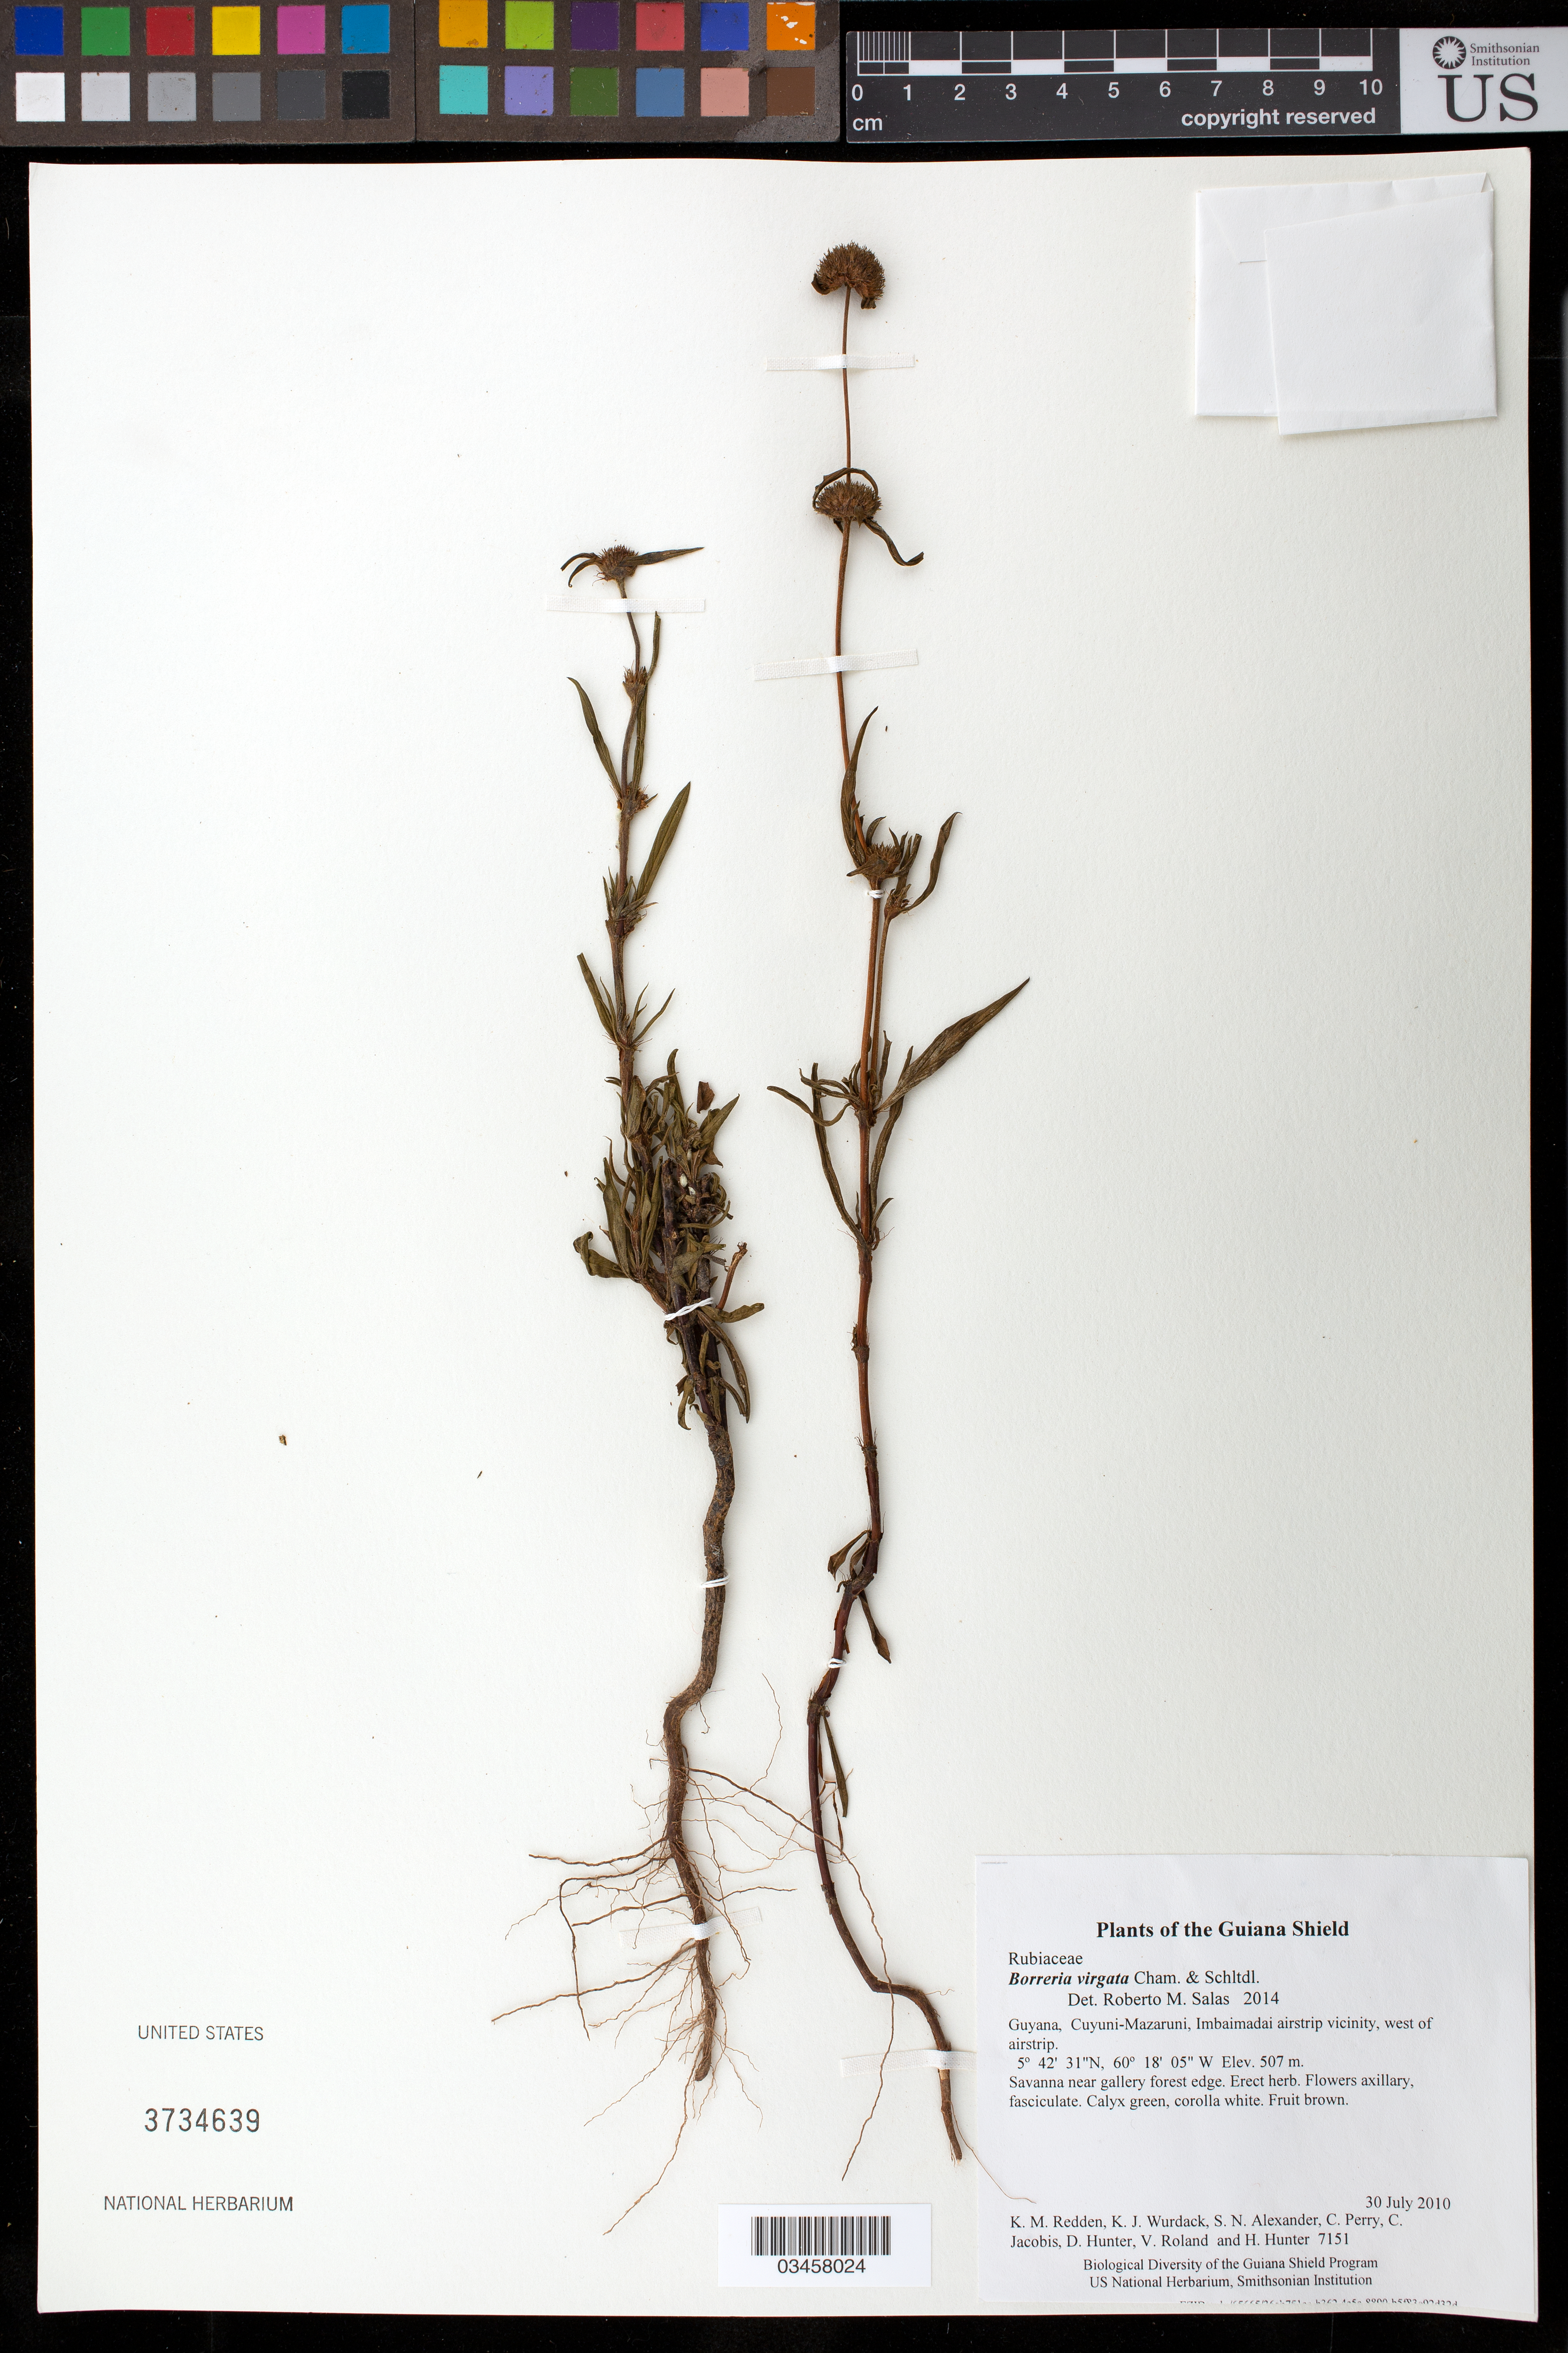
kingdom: Plantae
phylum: Tracheophyta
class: Magnoliopsida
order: Gentianales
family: Rubiaceae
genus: Borreria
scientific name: Borreria virgata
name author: Cham. & Schltdl.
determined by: Salas, R. M.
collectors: K. M. Redden, K. Wurdack, S. N. Alexander, C. Perry, C. Jacobis, D. Hunter, V. Roland & H. Hunter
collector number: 7151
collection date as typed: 30 July 2010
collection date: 2010-07-30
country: Guyana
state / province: Cuyuni-Mazaruni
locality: Imbaimadai airstrip vicinity, west of airstrip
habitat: Savanna near gallery forest edge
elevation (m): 507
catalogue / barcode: US 3734639